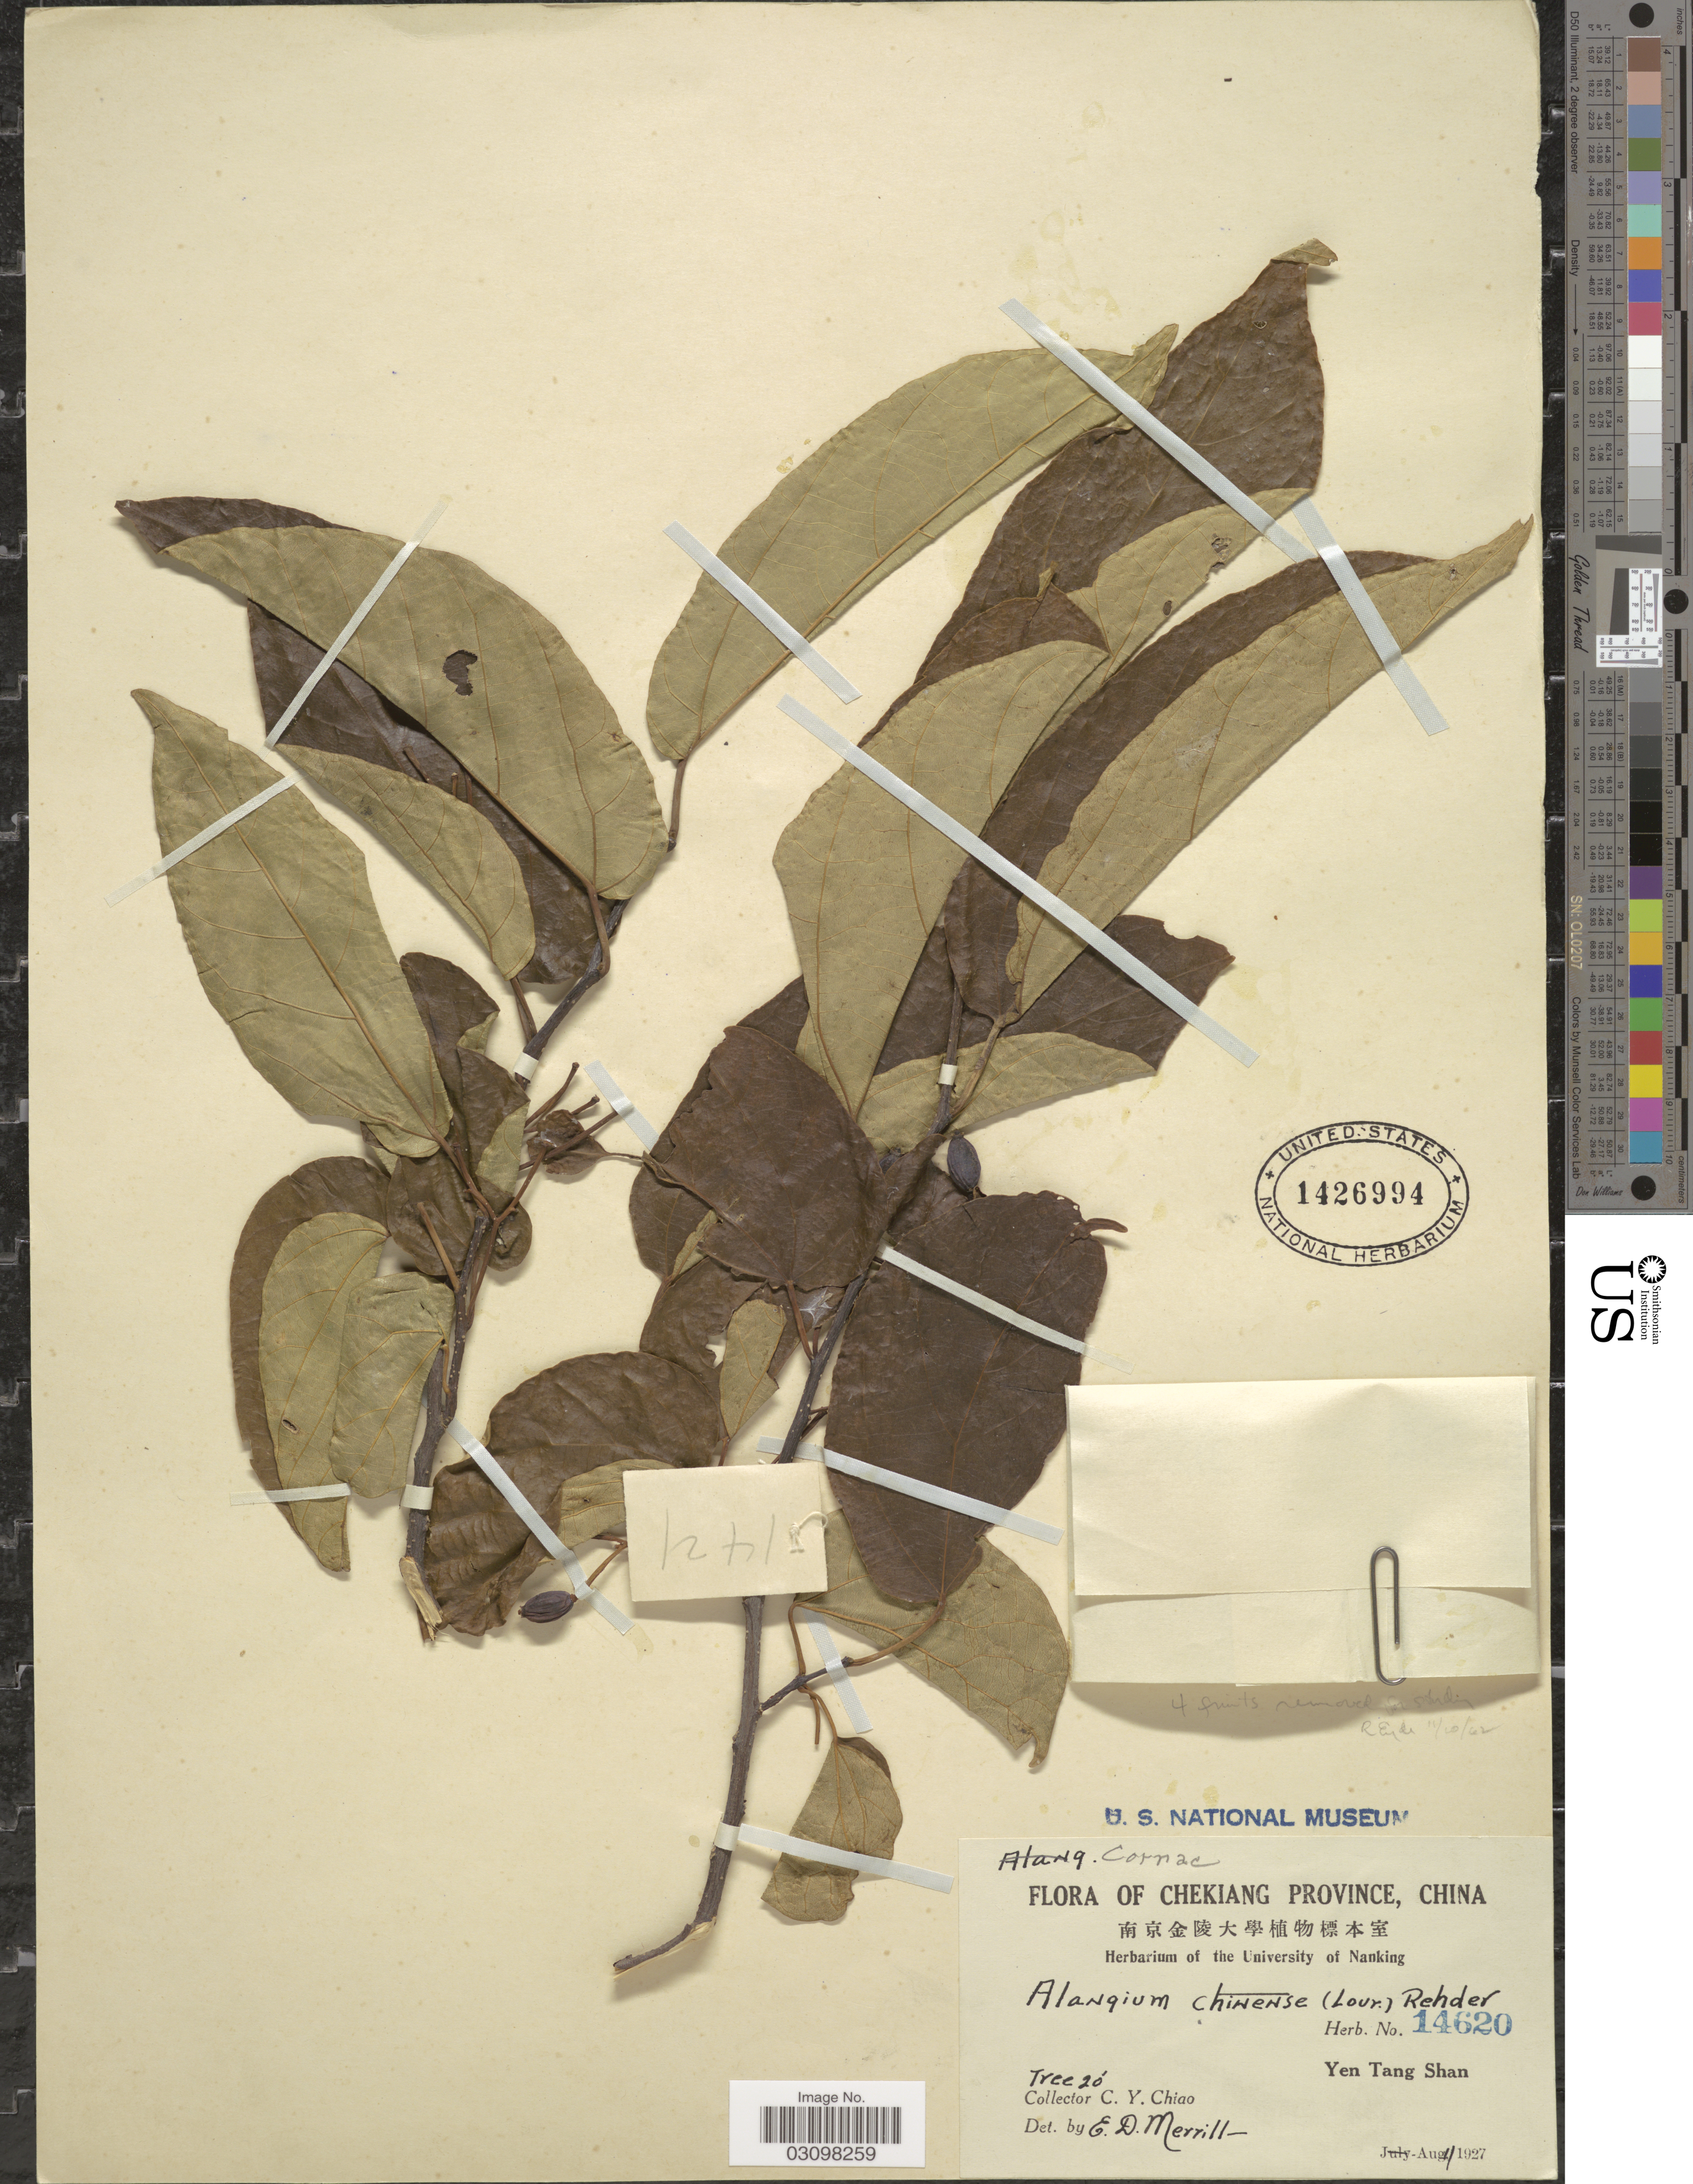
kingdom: Plantae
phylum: Tracheophyta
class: Magnoliopsida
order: Cornales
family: Cornaceae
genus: Alangium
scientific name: Alangium chinense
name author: (Harms) Rehder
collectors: C. Y. Chiao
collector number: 14620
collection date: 1927-08-11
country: China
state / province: Zhejiang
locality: Chekiang. Yen Tang Shan.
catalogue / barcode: US 1426994